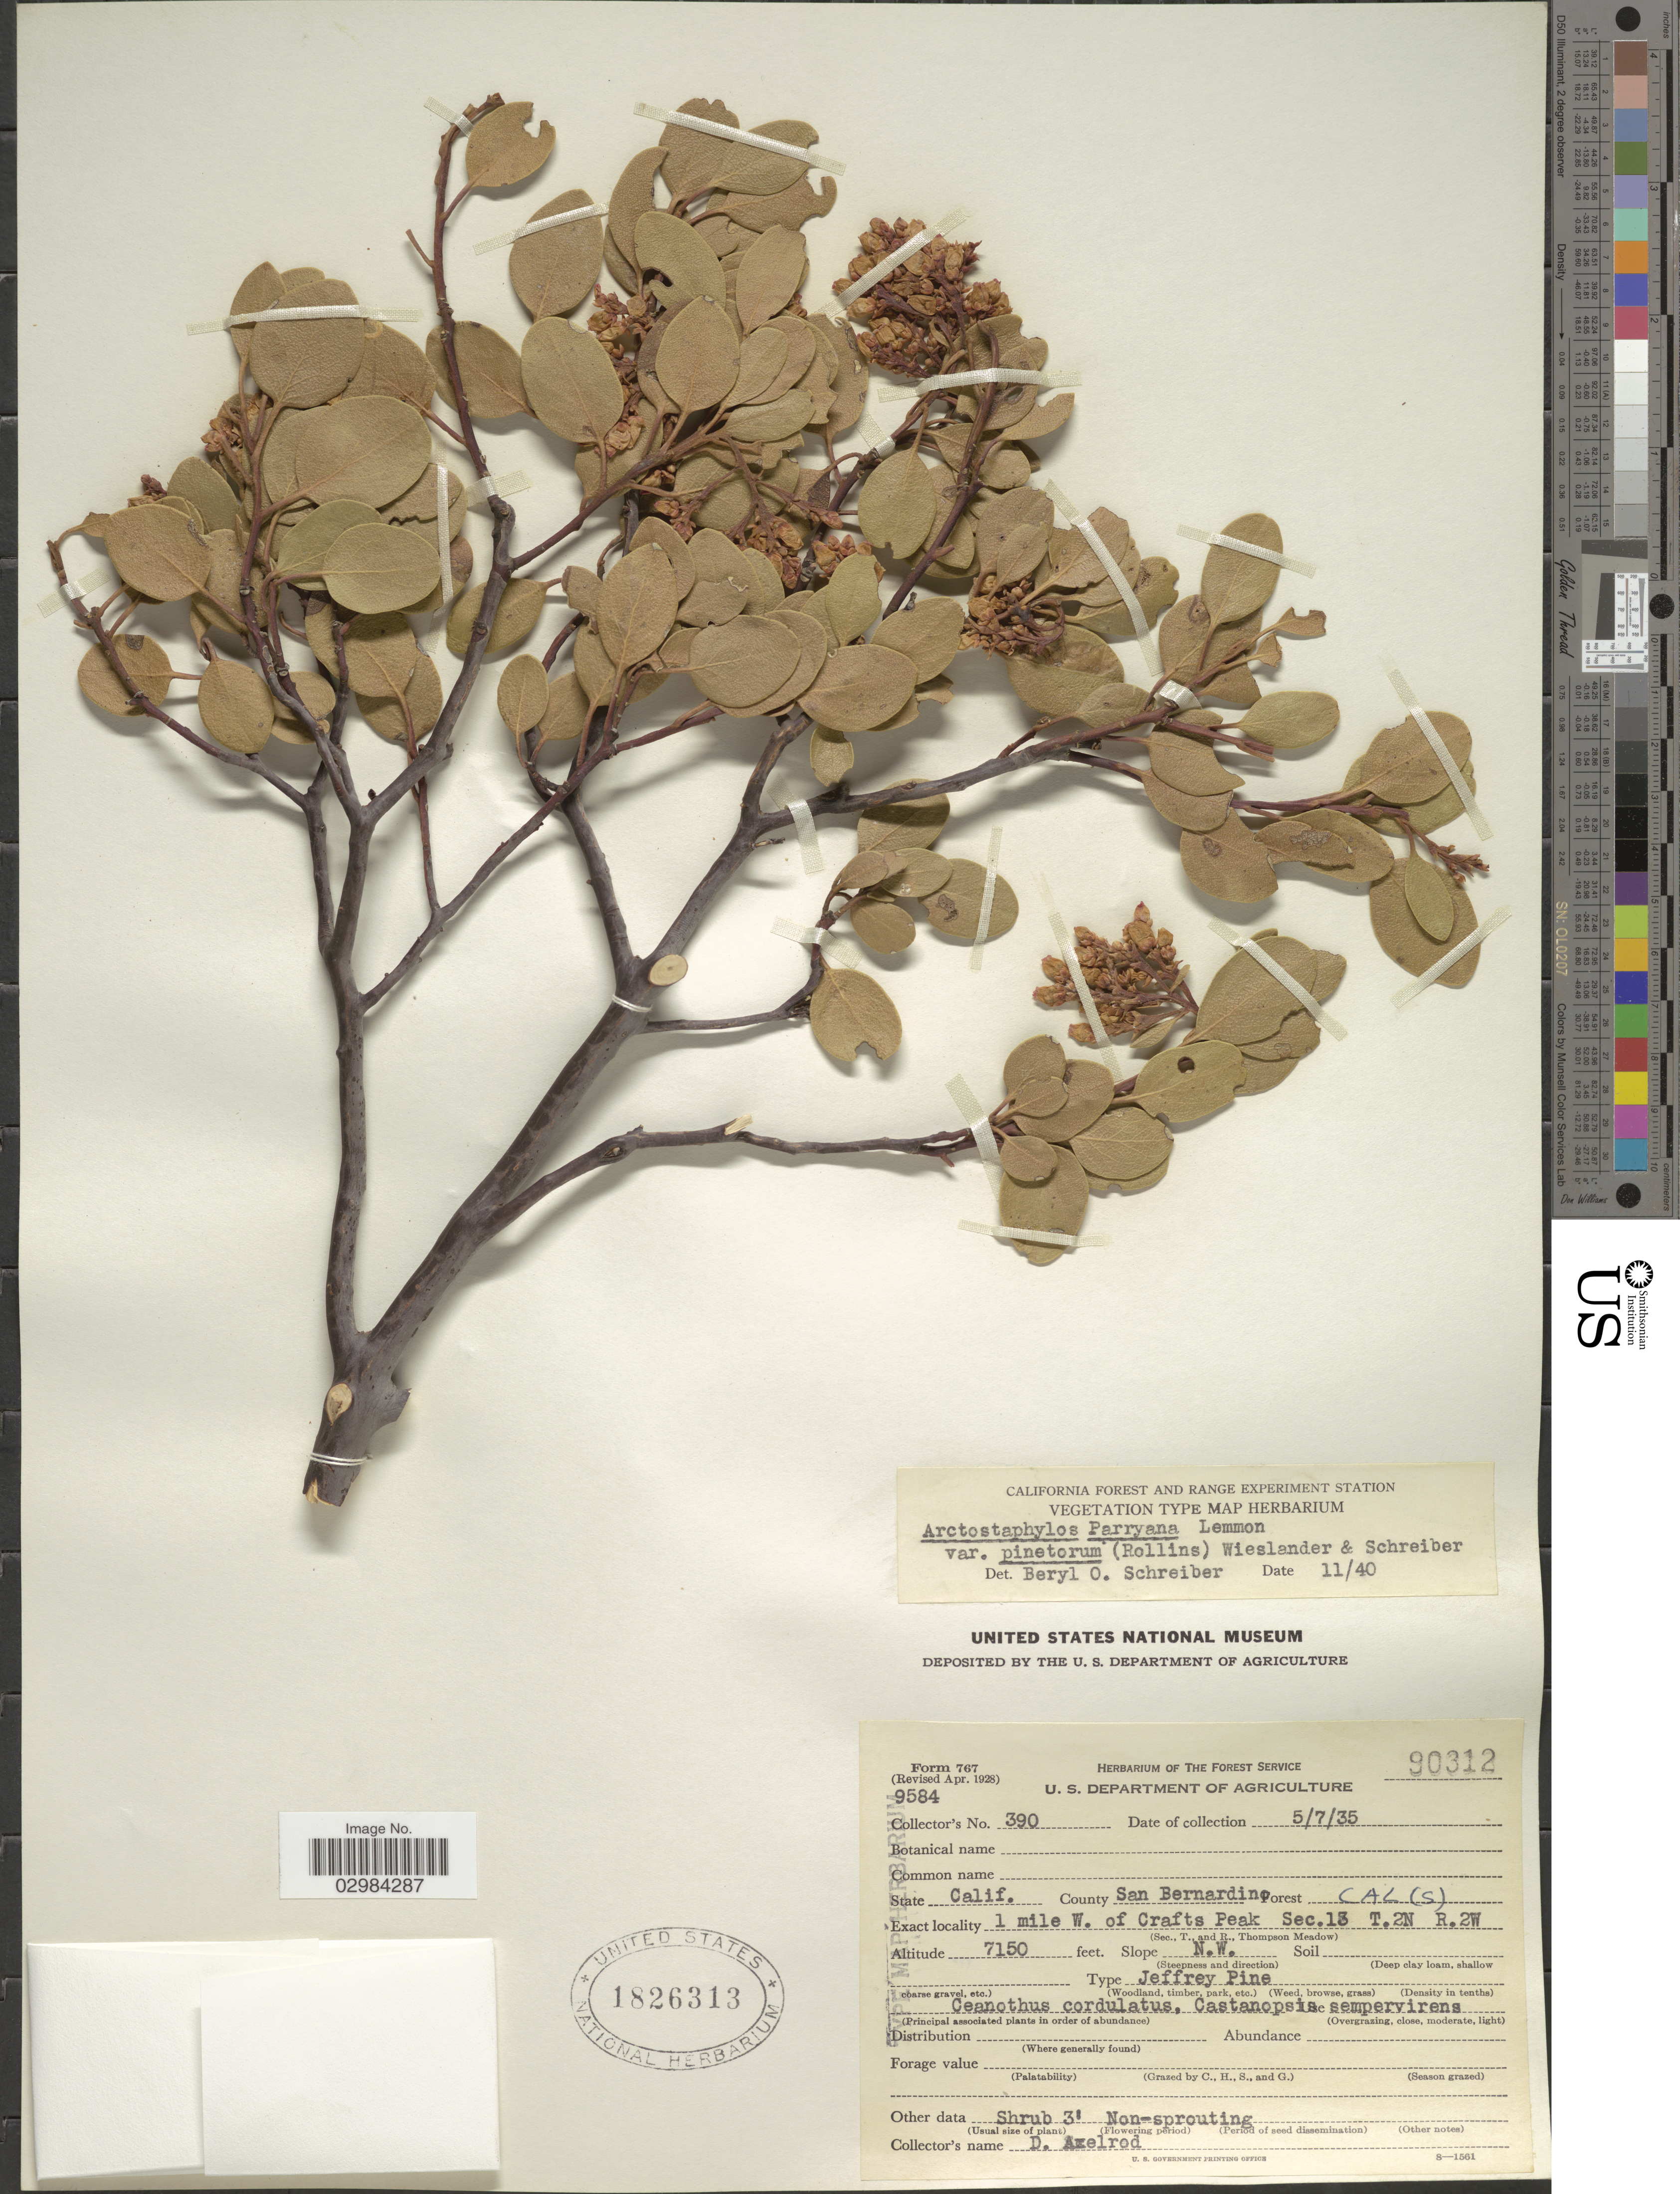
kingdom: Plantae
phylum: Tracheophyta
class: Magnoliopsida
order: Ericales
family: Ericaceae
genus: Arctostaphylos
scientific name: Arctostaphylos parryana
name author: Lemmon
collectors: D. Axelrod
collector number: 390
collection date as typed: Transcribed d/m/y: 7/5/35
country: United States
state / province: California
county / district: San Bernardino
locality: County San Bernardino, Forest Cal (S), 1 mile W. of Crafts Peak Sec.13 T2N R2W, Jeffrey Pine.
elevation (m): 2179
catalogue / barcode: US 1826313